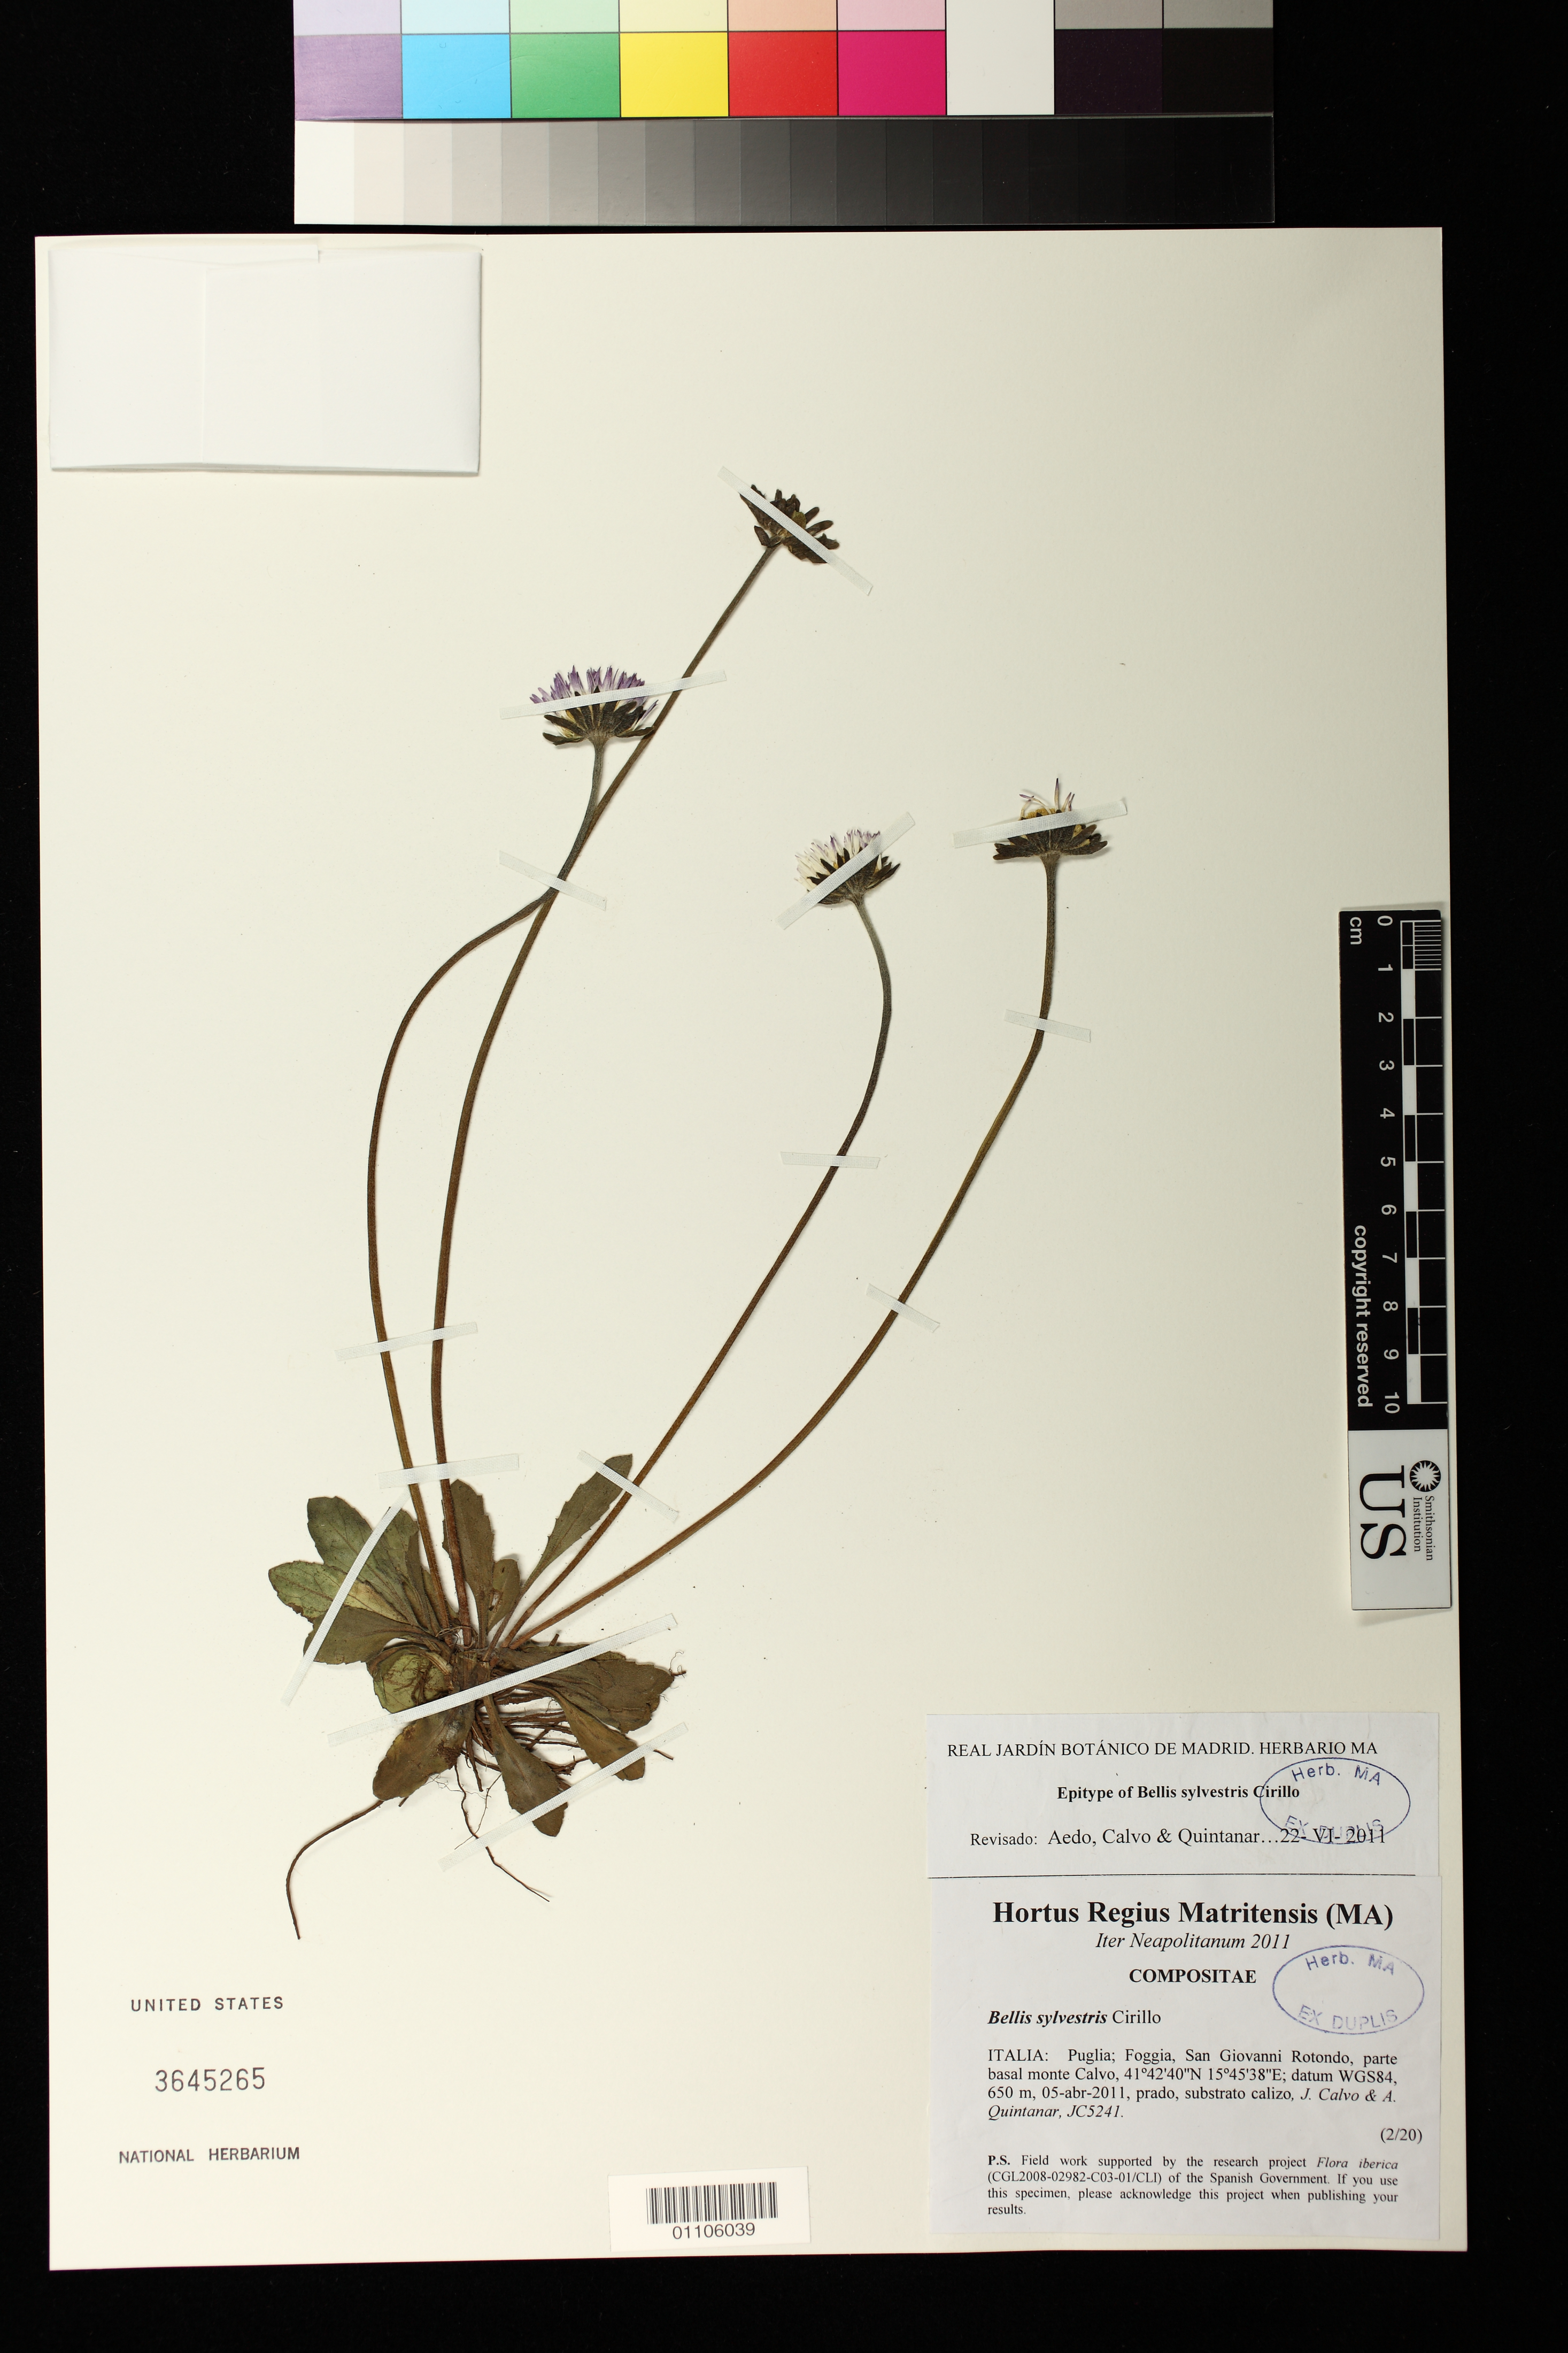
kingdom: Plantae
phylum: Tracheophyta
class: Magnoliopsida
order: Asterales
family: Asteraceae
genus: Bellis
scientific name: Bellis sylvestris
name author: Cirillo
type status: Isoepitype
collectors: J. Calvo & A. Quintanar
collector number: JC5241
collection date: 2011-04-05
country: Italy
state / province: Apulia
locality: Italia: Puglia; Foggia, San Giovanni Rotondo, parte basal monte Calvo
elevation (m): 650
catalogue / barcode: US 3645265